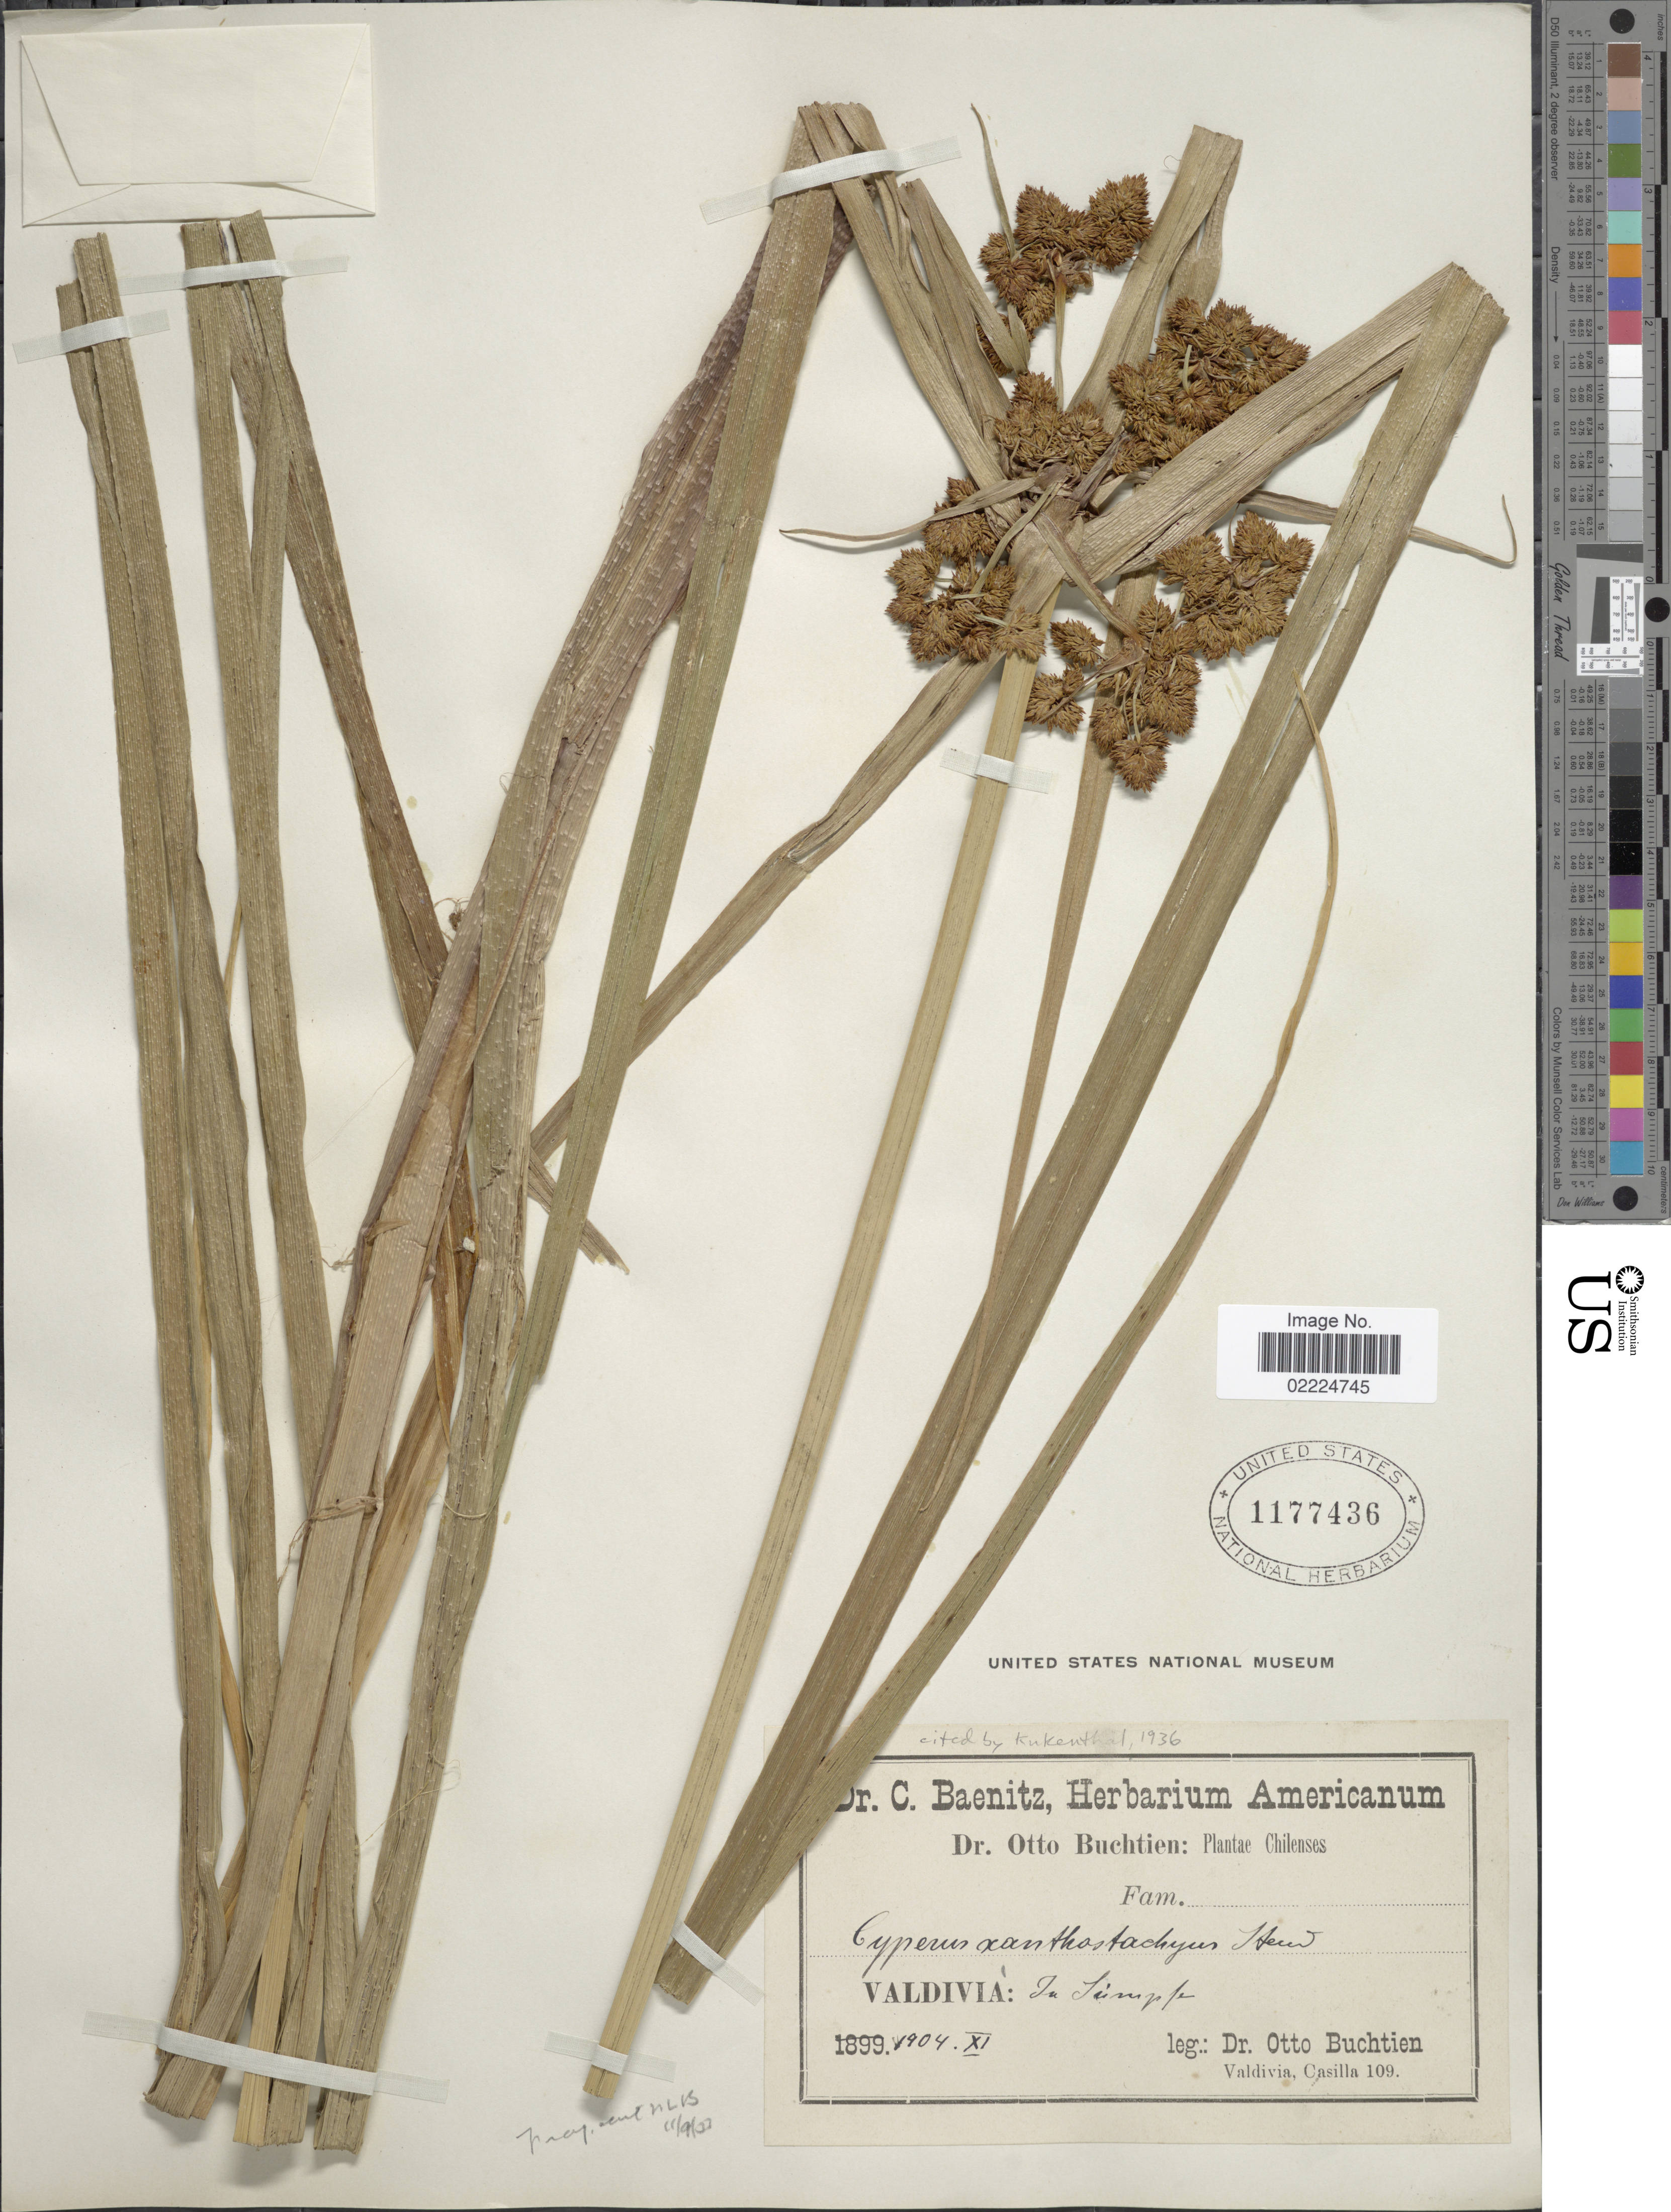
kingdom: Plantae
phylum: Tracheophyta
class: Liliopsida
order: Poales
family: Cyperaceae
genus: Cyperus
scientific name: Cyperus xanthostachyus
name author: Steud.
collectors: O. Buchtien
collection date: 1904-11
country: Chile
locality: Valdivia: In Sumph.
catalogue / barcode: US 1177436